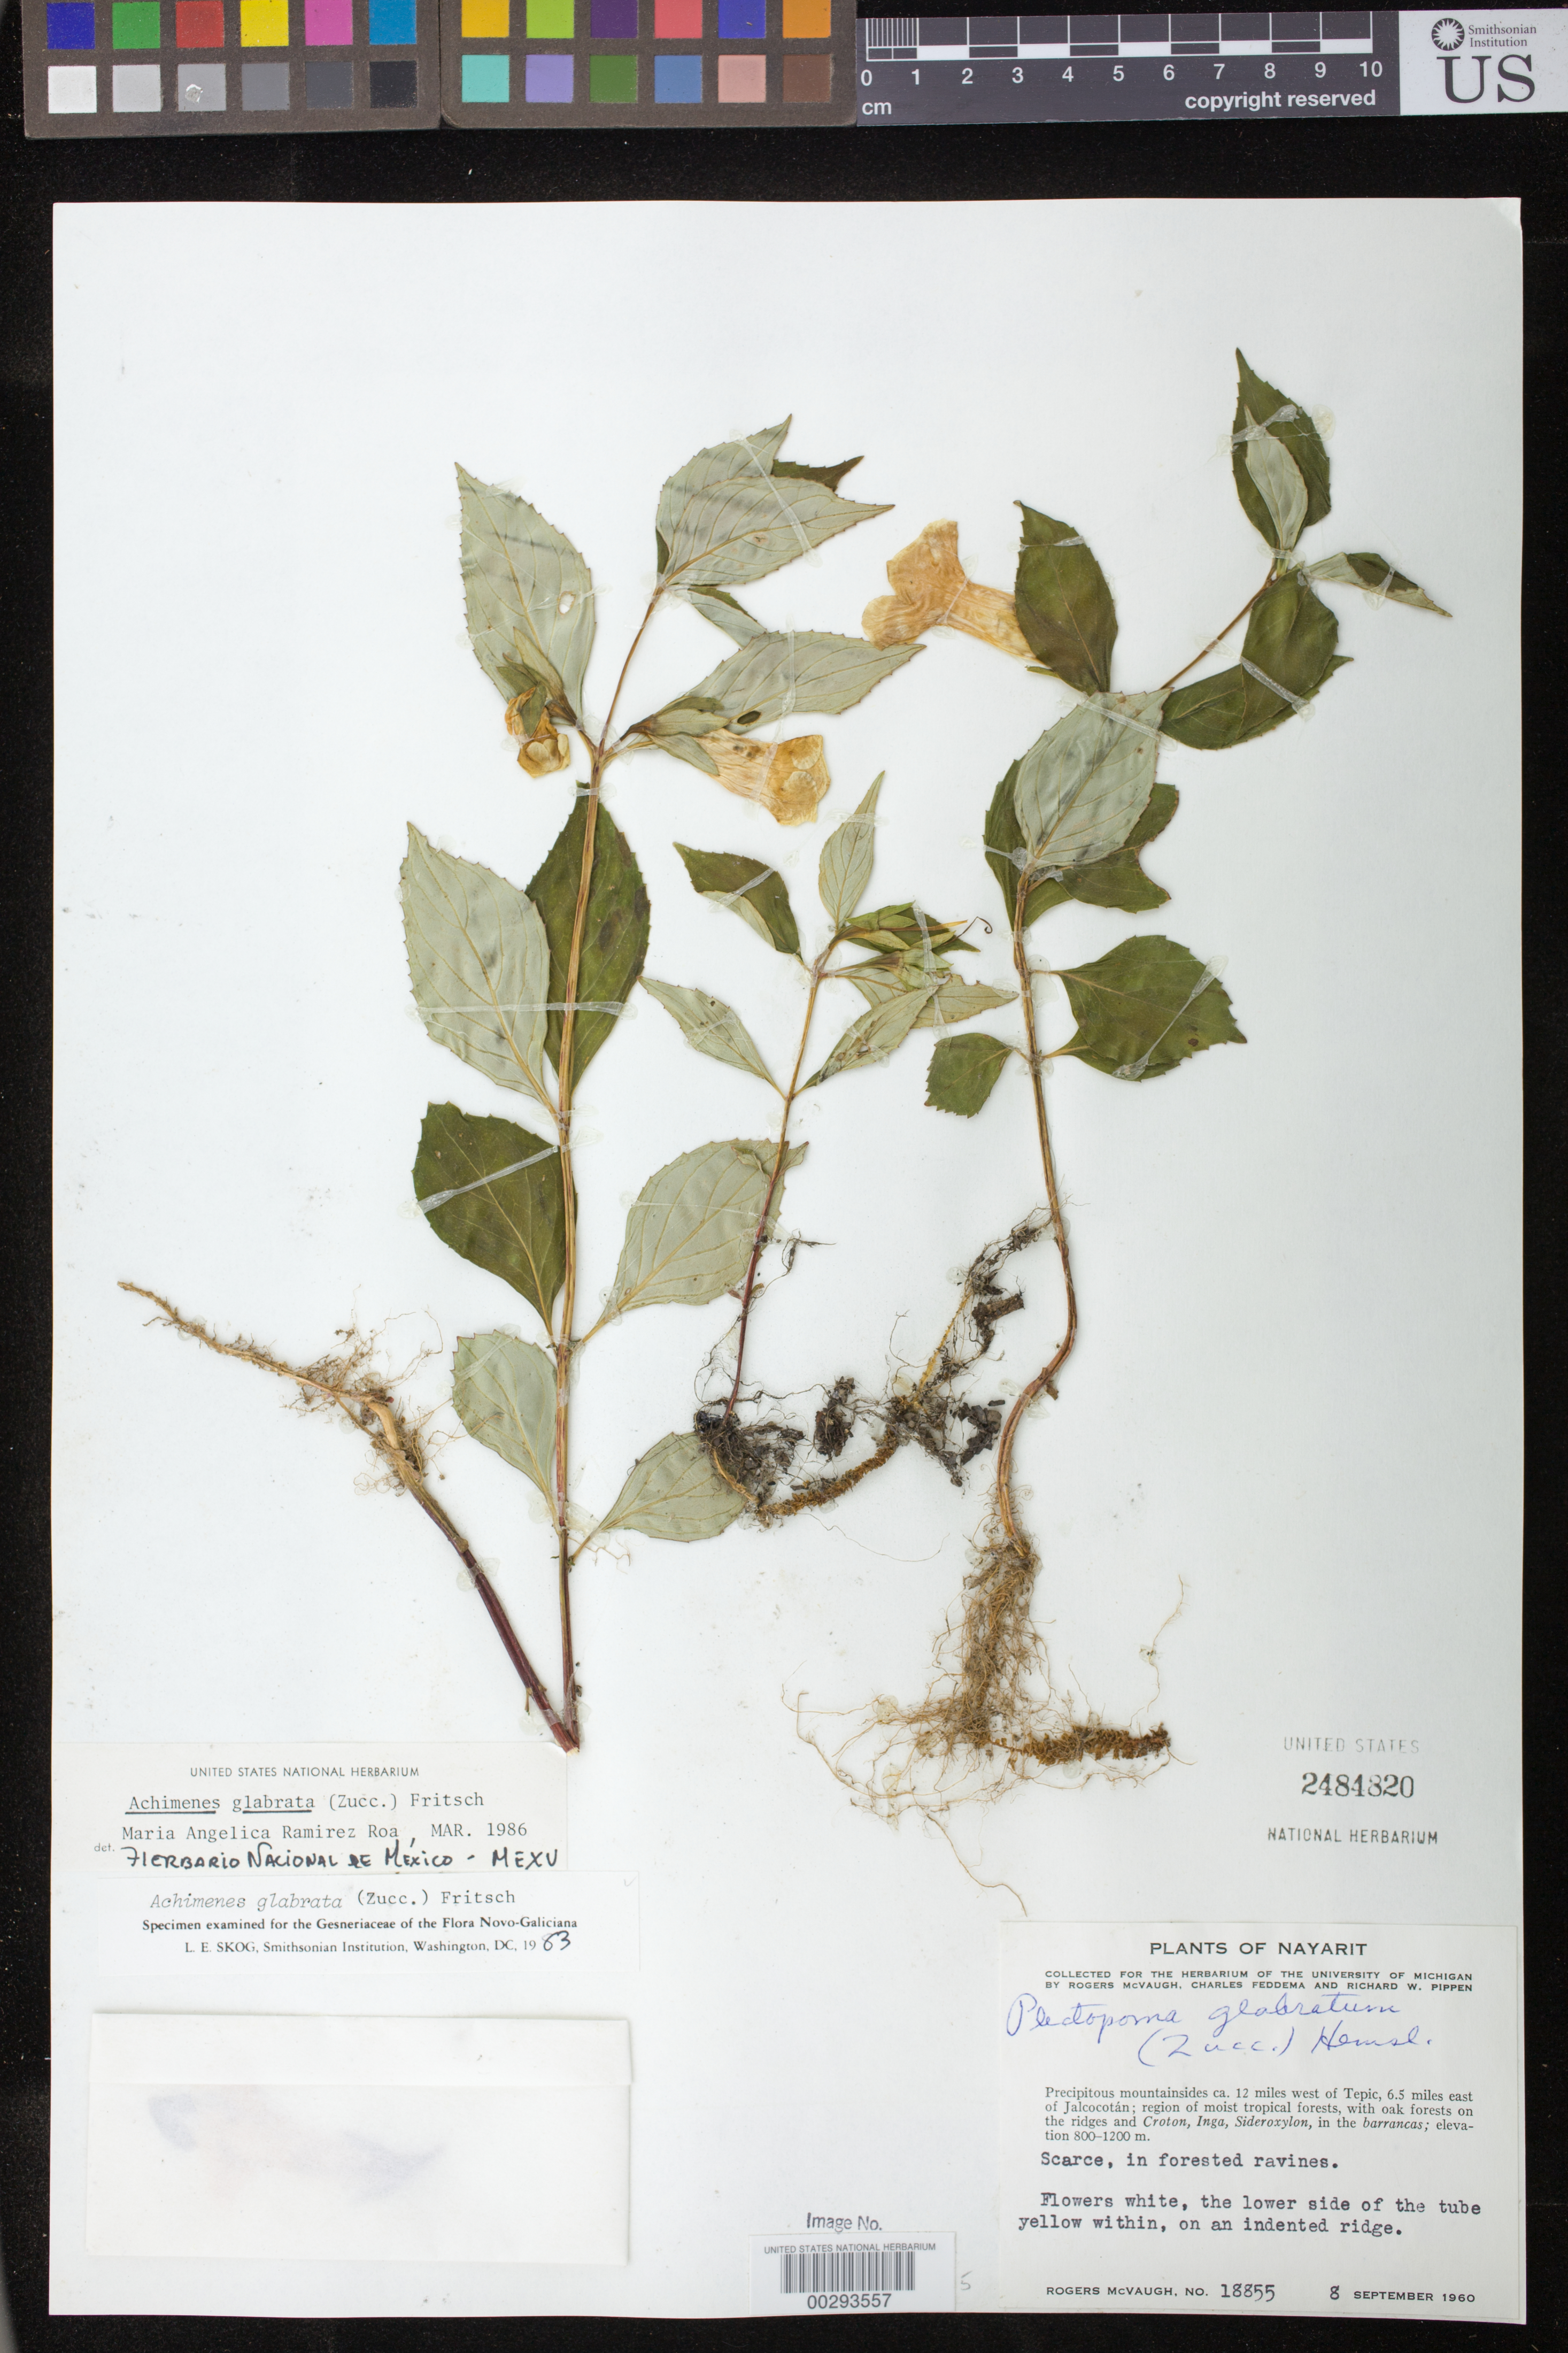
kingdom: Plantae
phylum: Tracheophyta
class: Magnoliopsida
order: Lamiales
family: Gesneriaceae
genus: Achimenes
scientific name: Achimenes glabrata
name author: (Zucc.) Fritsch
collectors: R. McVaugh, C. Feddema & R. W. Pippen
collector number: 18855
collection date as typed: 08 Sep 1960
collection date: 1960-09-08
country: Mexico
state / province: Nayarit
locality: Ca 12 mi W of Tepic, 6.5 mi E of Jalcocotan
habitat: Scarce, in forested ravines, on an indented ridge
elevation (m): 800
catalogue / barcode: US 2484820